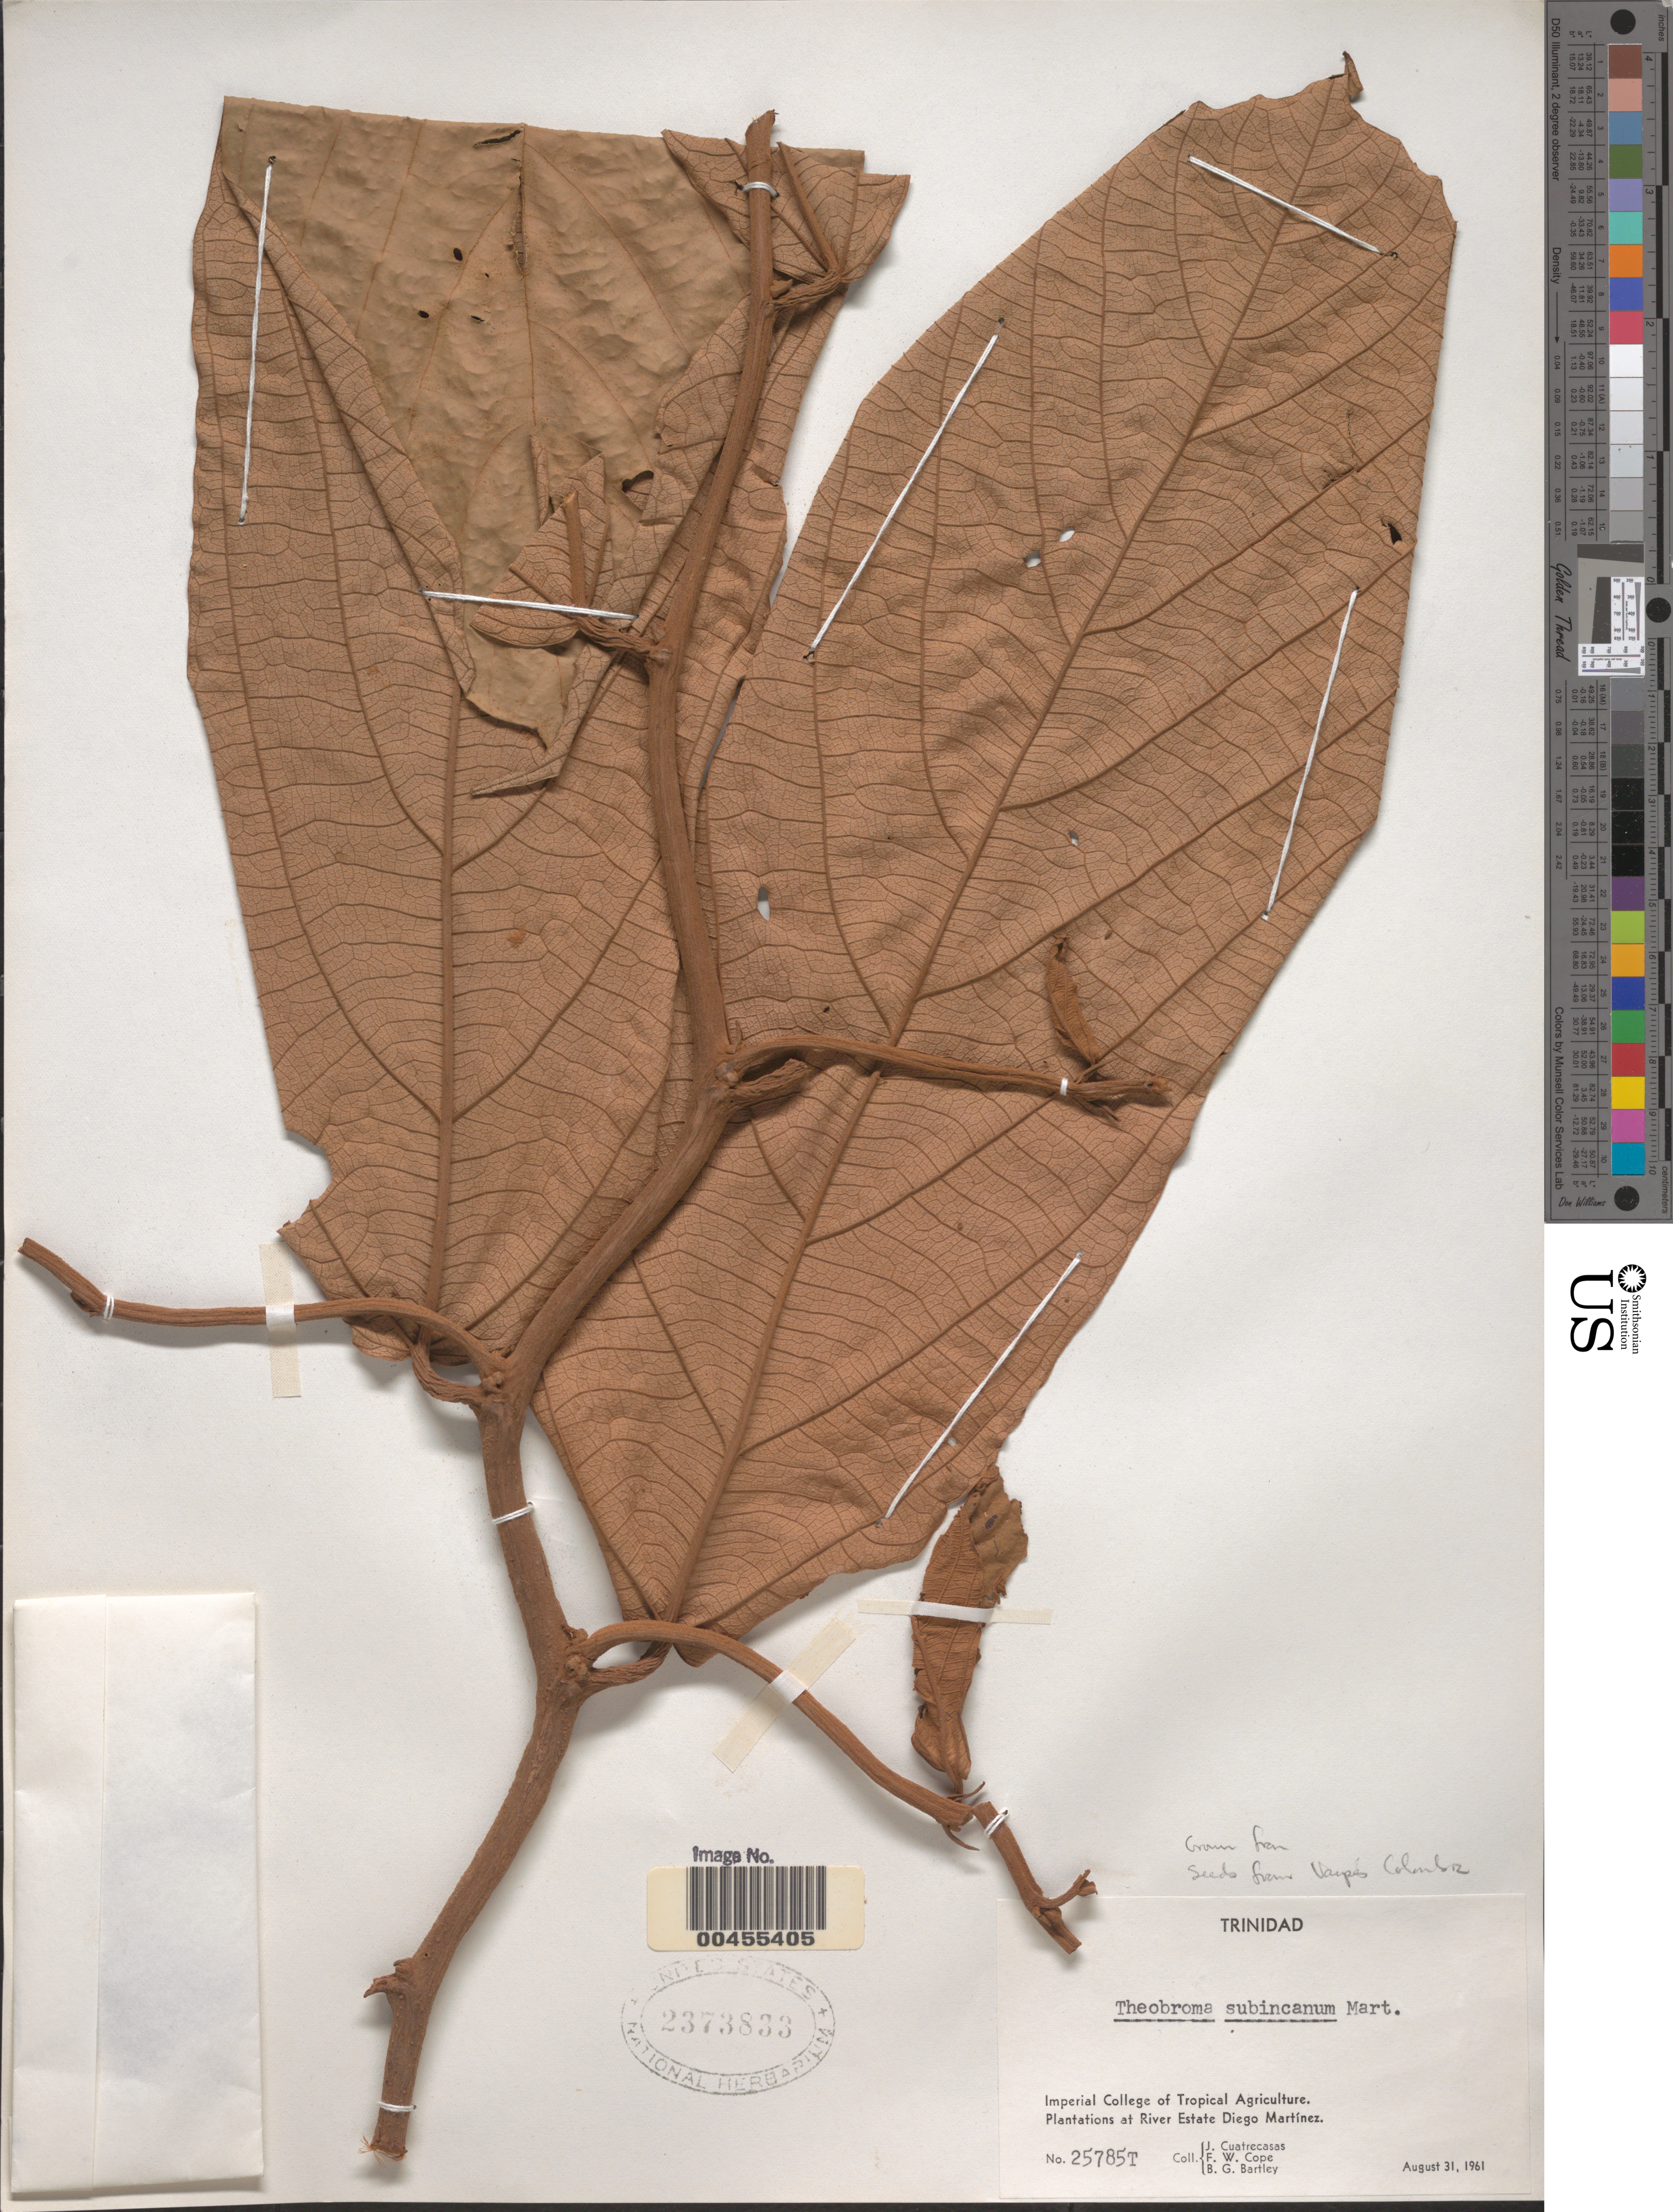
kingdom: Plantae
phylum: Tracheophyta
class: Magnoliopsida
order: Malvales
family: Malvaceae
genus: Theobroma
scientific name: Theobroma subincanum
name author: Mart.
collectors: J. Cuatrecasas & F. Cope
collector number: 25875T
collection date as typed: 31 Aug 1961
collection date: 1961-08-31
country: Trinidad and Tobago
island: Trinidad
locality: Imperial College of Tropical Agriculture. Plantations at River Estate Diego Martínez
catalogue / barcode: US 2373833